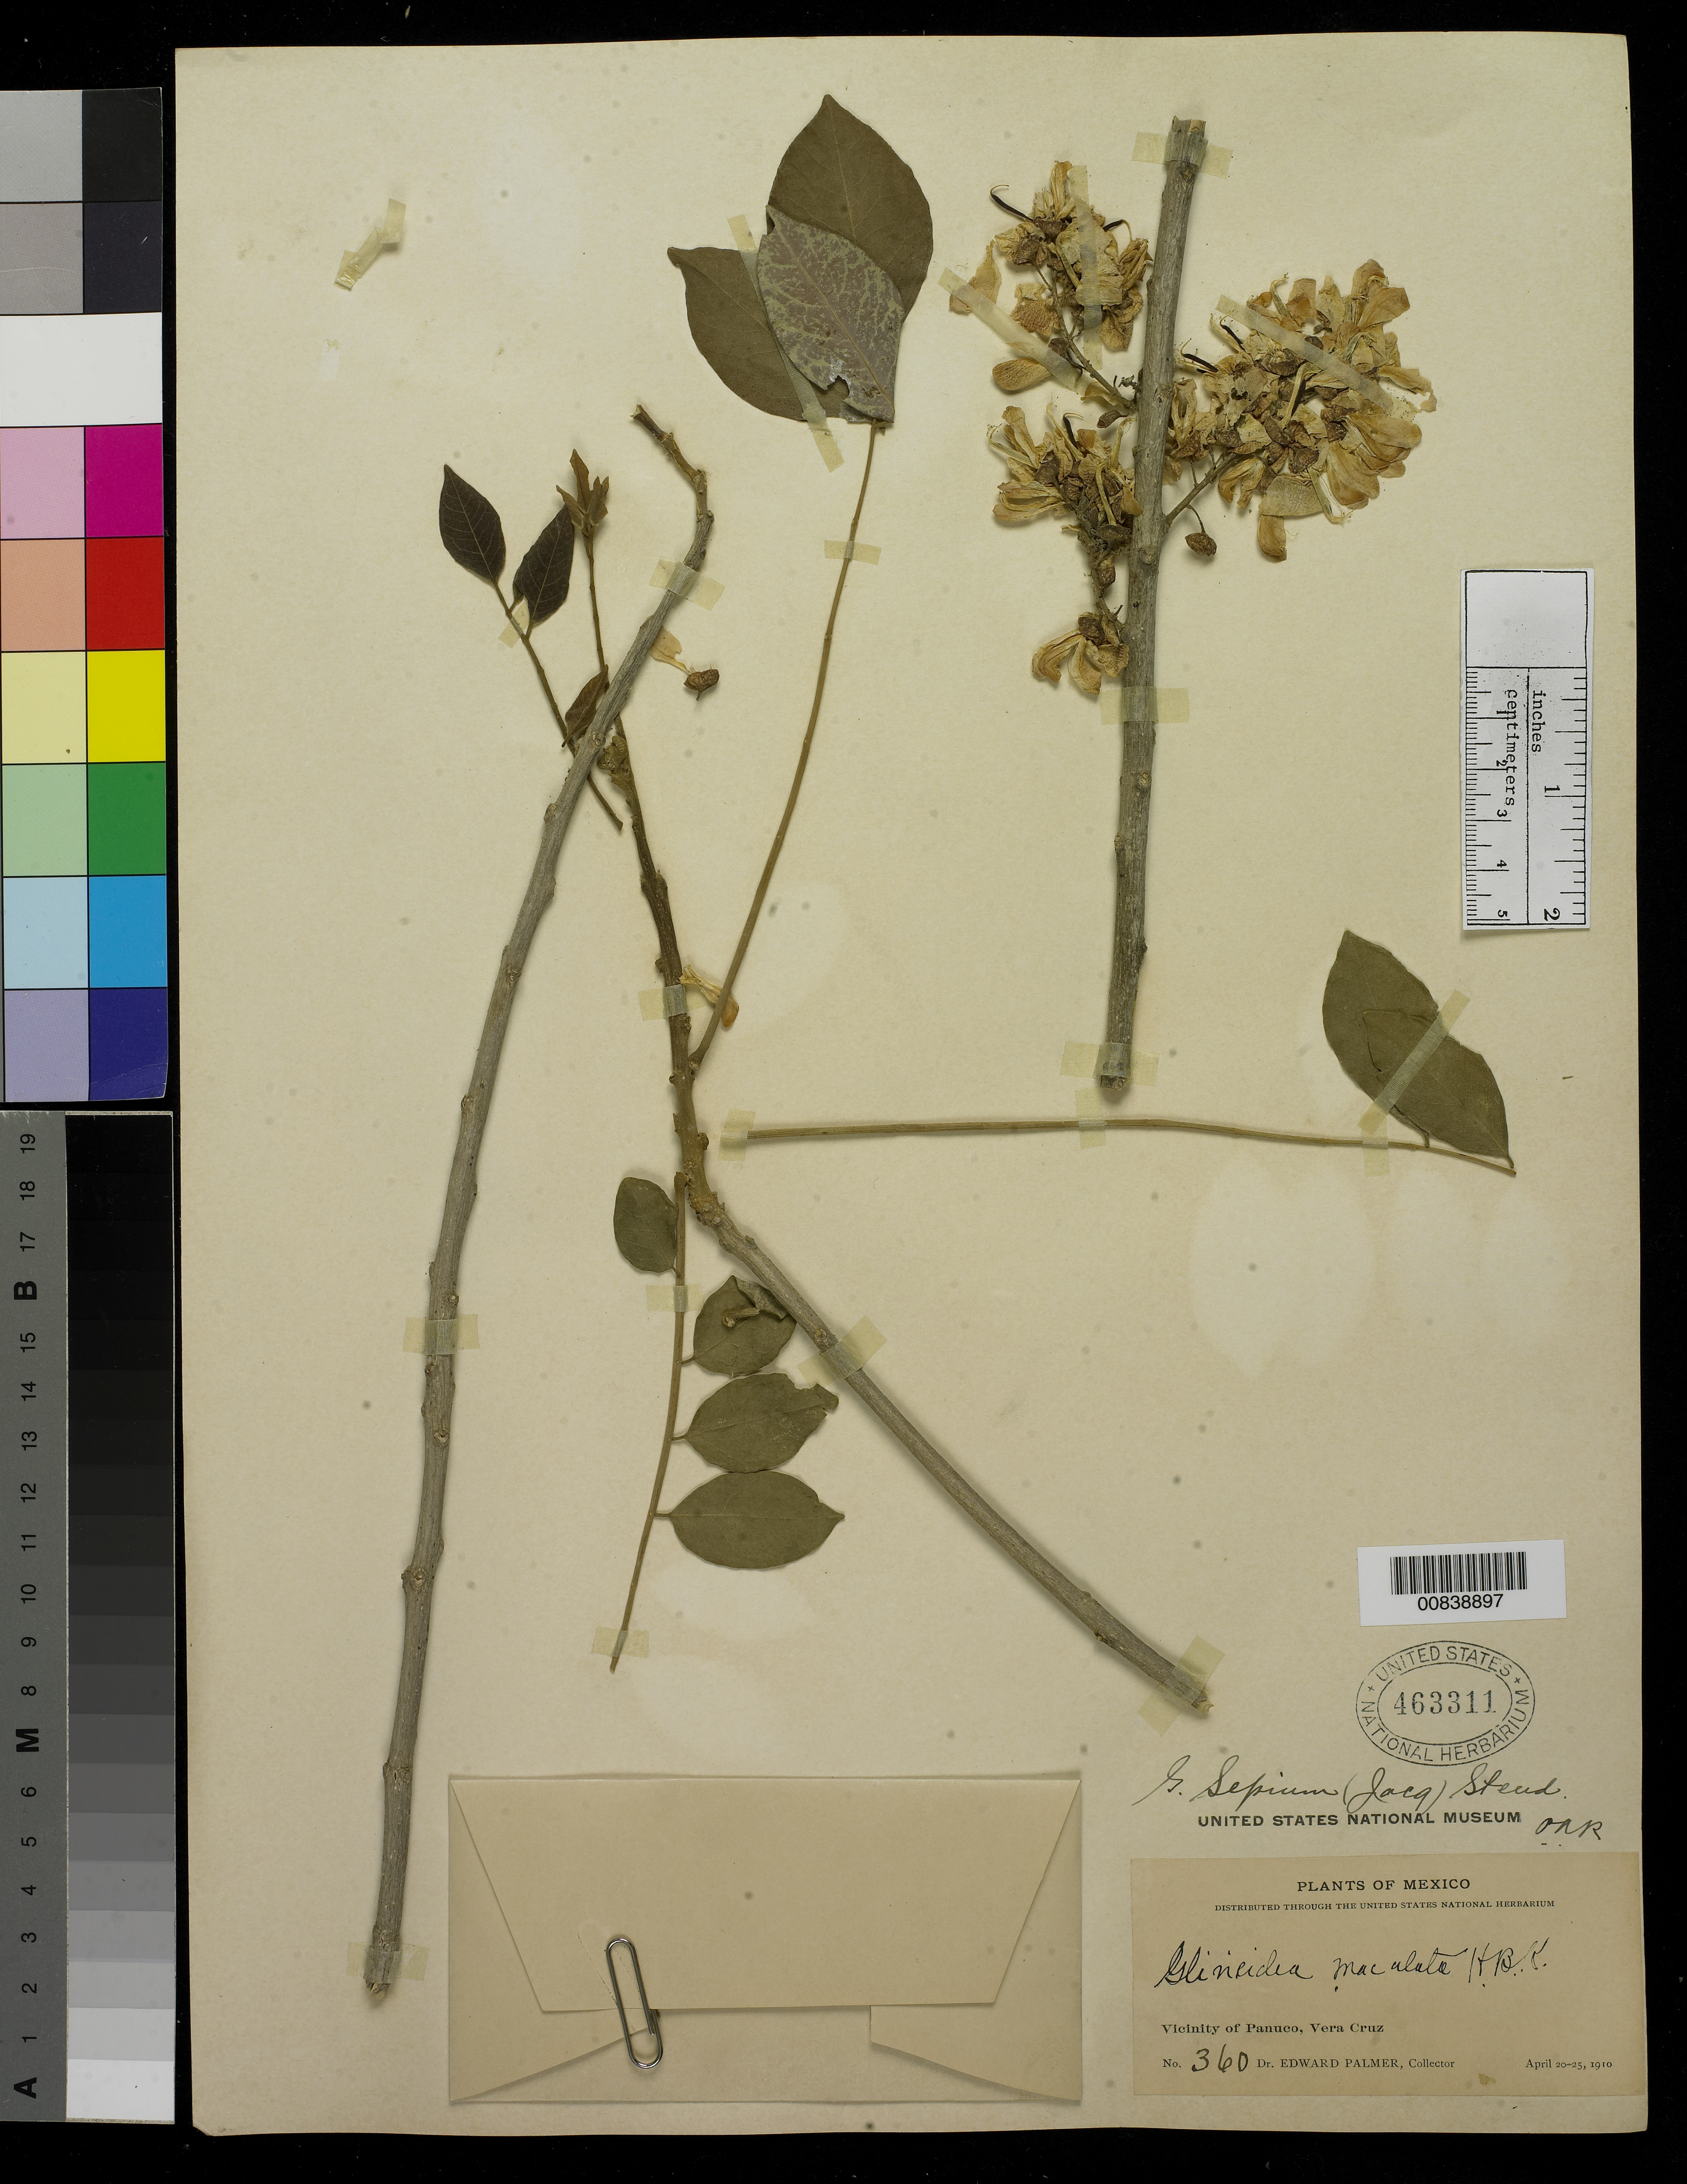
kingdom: Plantae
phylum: Tracheophyta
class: Magnoliopsida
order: Fabales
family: Fabaceae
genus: Gliricidia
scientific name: Gliricidia sepium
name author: (Jacq.) Kunth ex Walp.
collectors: E. Palmer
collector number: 360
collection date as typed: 20 Apr 1910 to 25 Apr 1910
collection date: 1910-04-20/1910-04-25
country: Mexico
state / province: Veracruz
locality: Vicinity of Panuco, Veracruz.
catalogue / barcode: US 463311